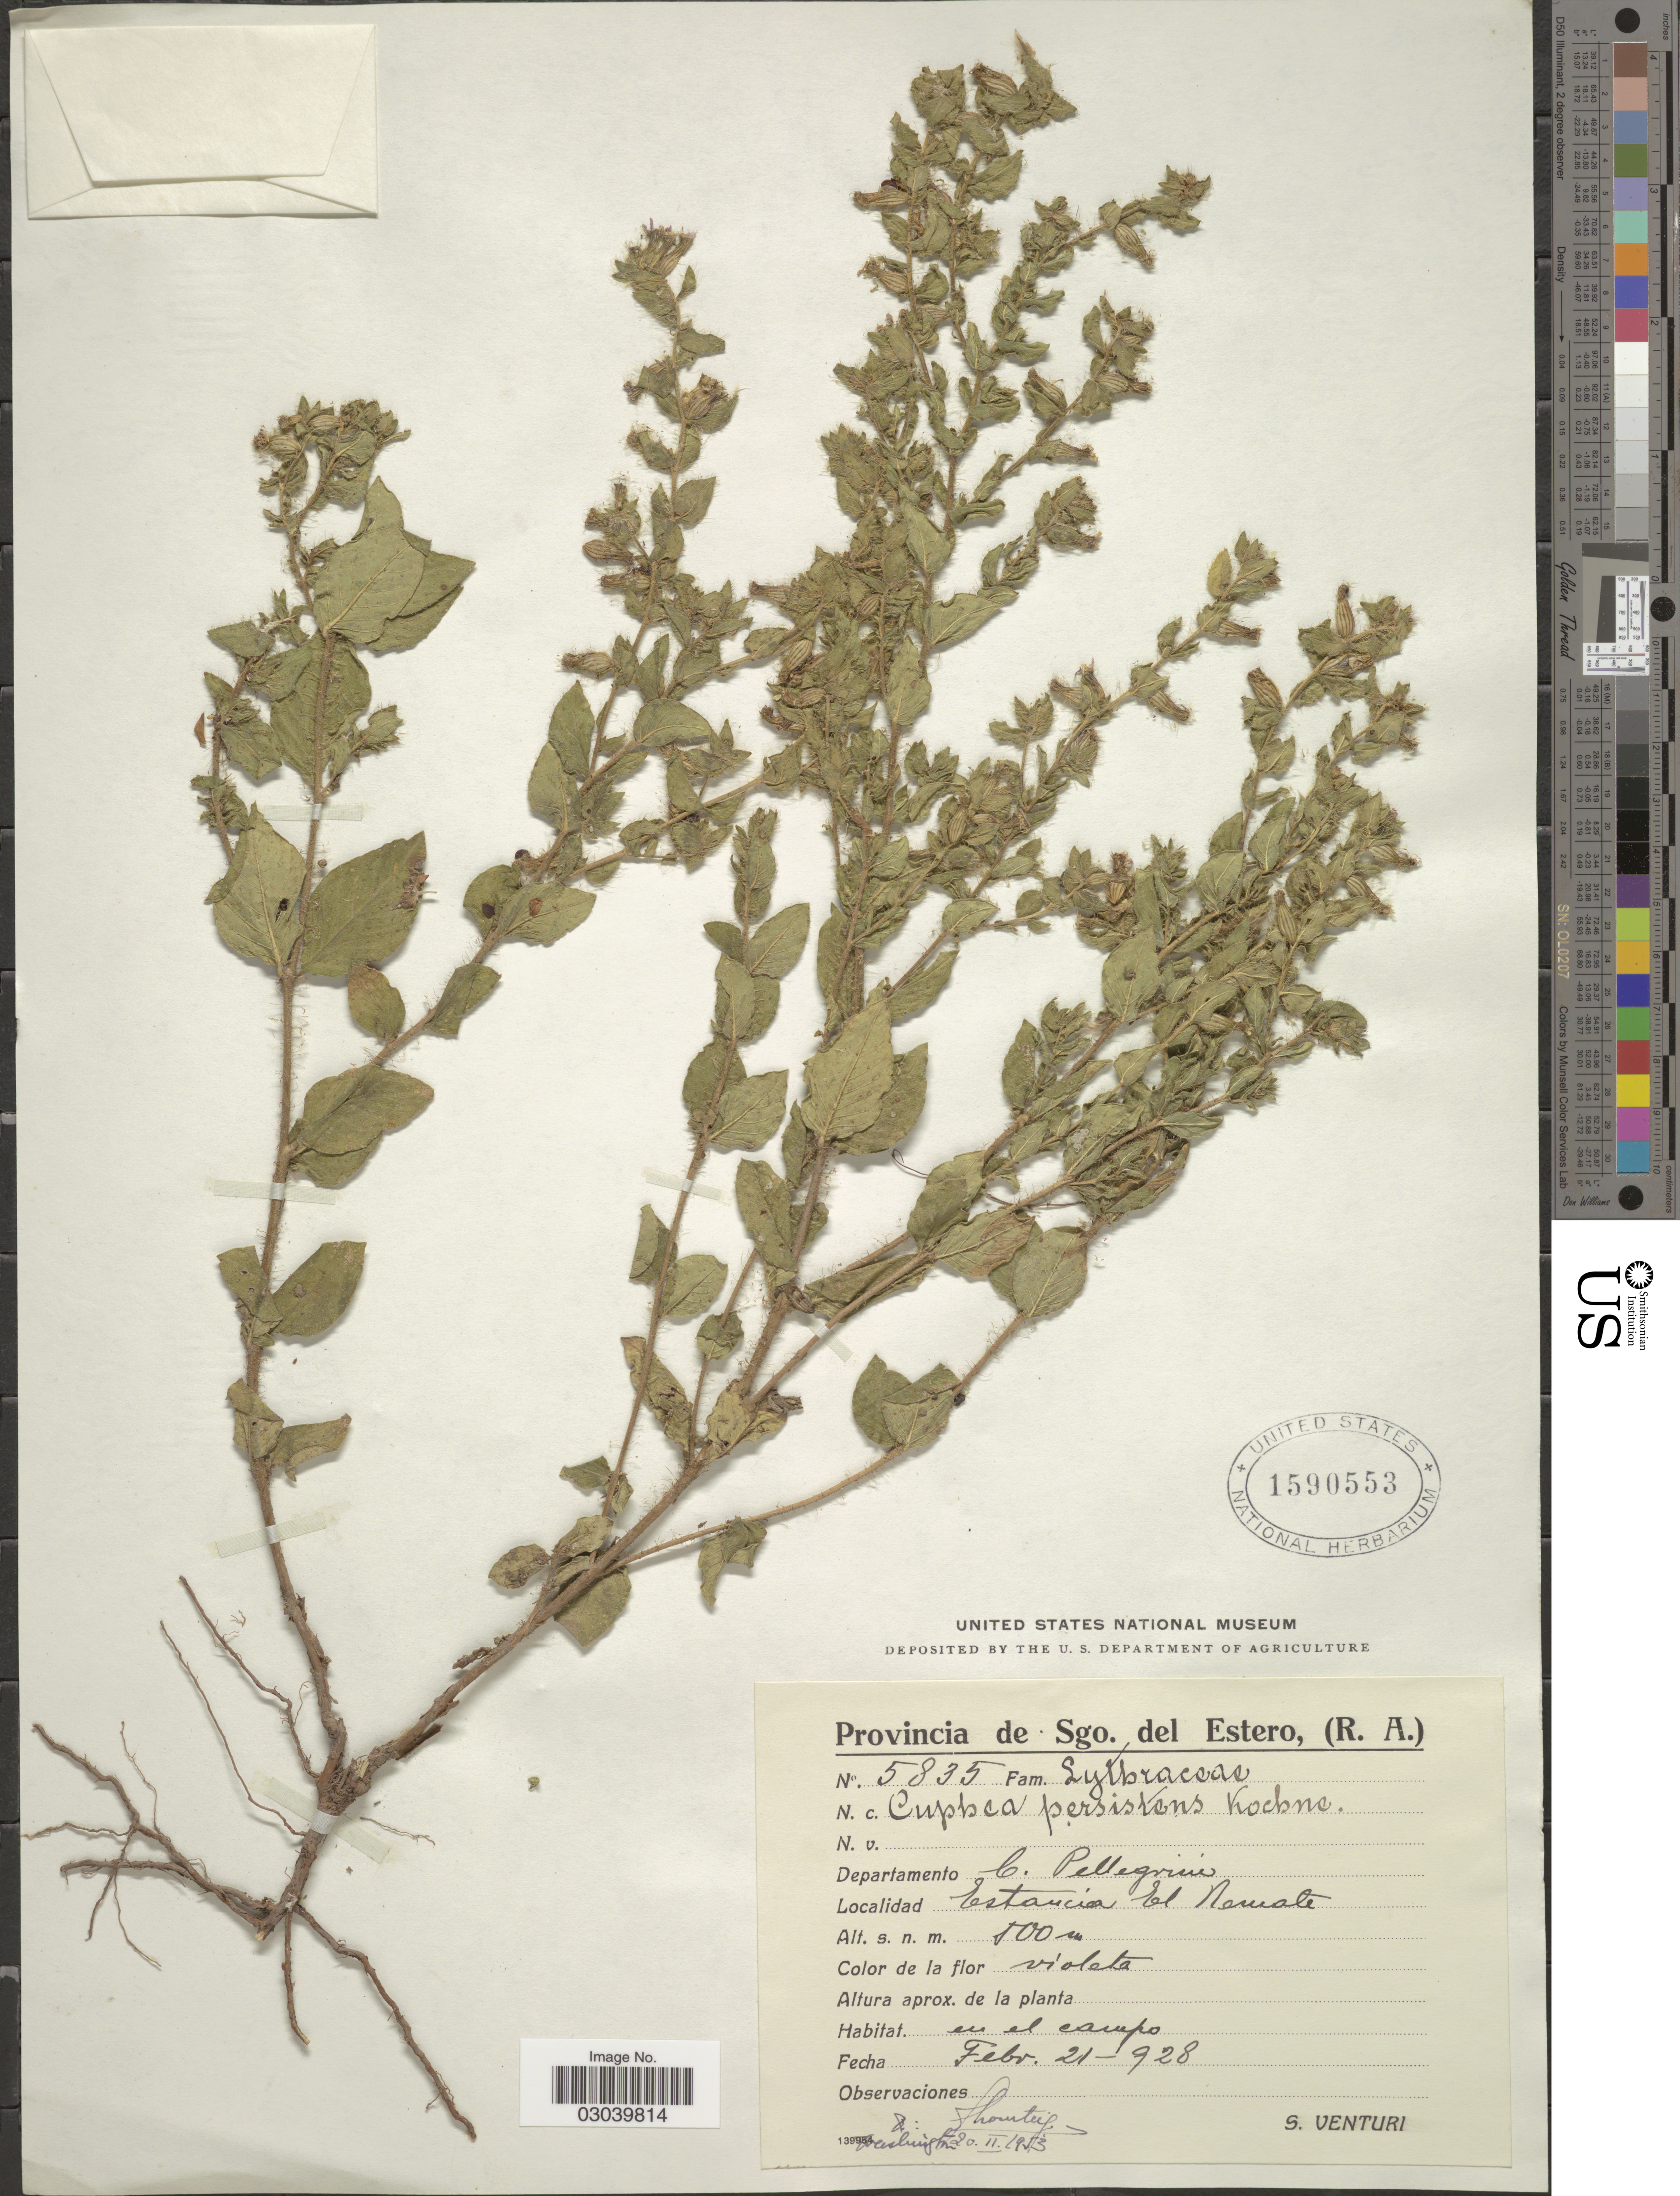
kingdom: Plantae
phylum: Tracheophyta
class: Magnoliopsida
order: Myrtales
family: Lythraceae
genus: Cuphea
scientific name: Cuphea persistens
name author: Koehne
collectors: S. Venturi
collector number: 5835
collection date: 1928-02-21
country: Argentina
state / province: Santiago del Estero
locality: (R. A.), Departamento C. Pellegrini. Estancia El Remate.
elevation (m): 500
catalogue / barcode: US 1590553